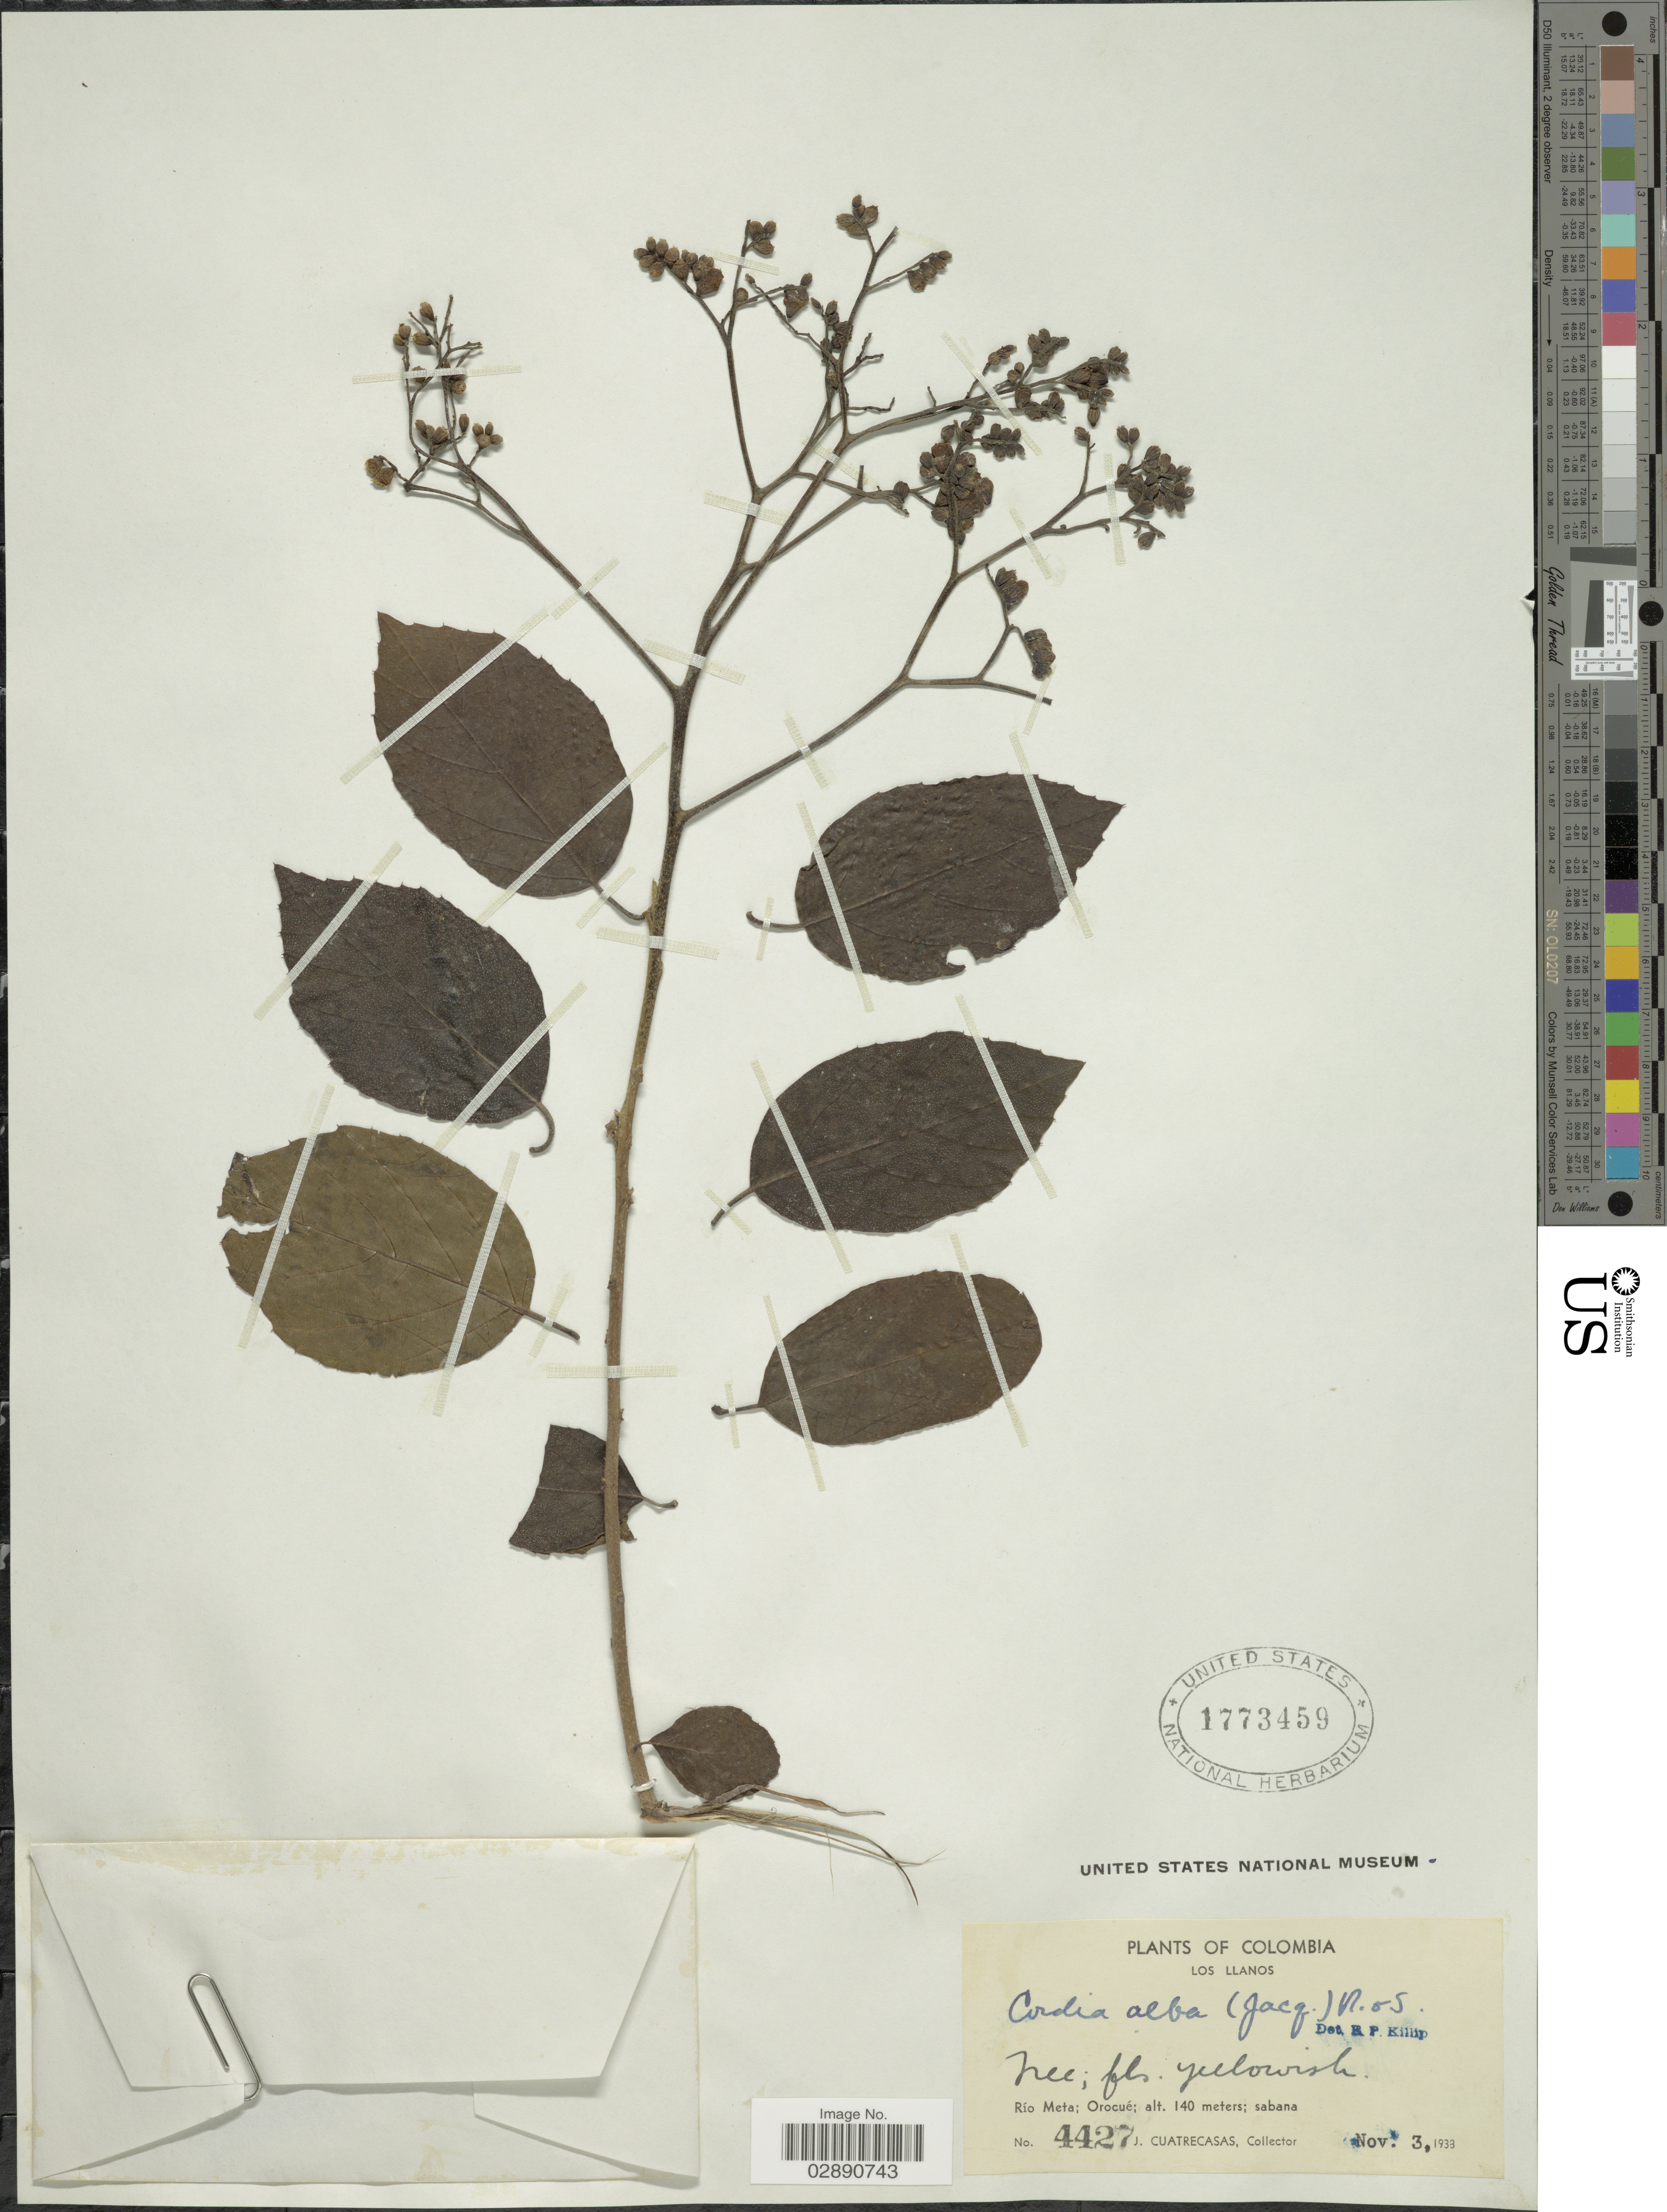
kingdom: Plantae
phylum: Tracheophyta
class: Magnoliopsida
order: Boraginales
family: Cordiaceae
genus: Cordia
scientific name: Cordia dentata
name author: Poir.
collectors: J. Cuatrecasas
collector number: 4427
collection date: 1933-11-03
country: Colombia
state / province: Meta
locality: Los Lllanos. Río Meta; Orocué.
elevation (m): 140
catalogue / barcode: US 1773459